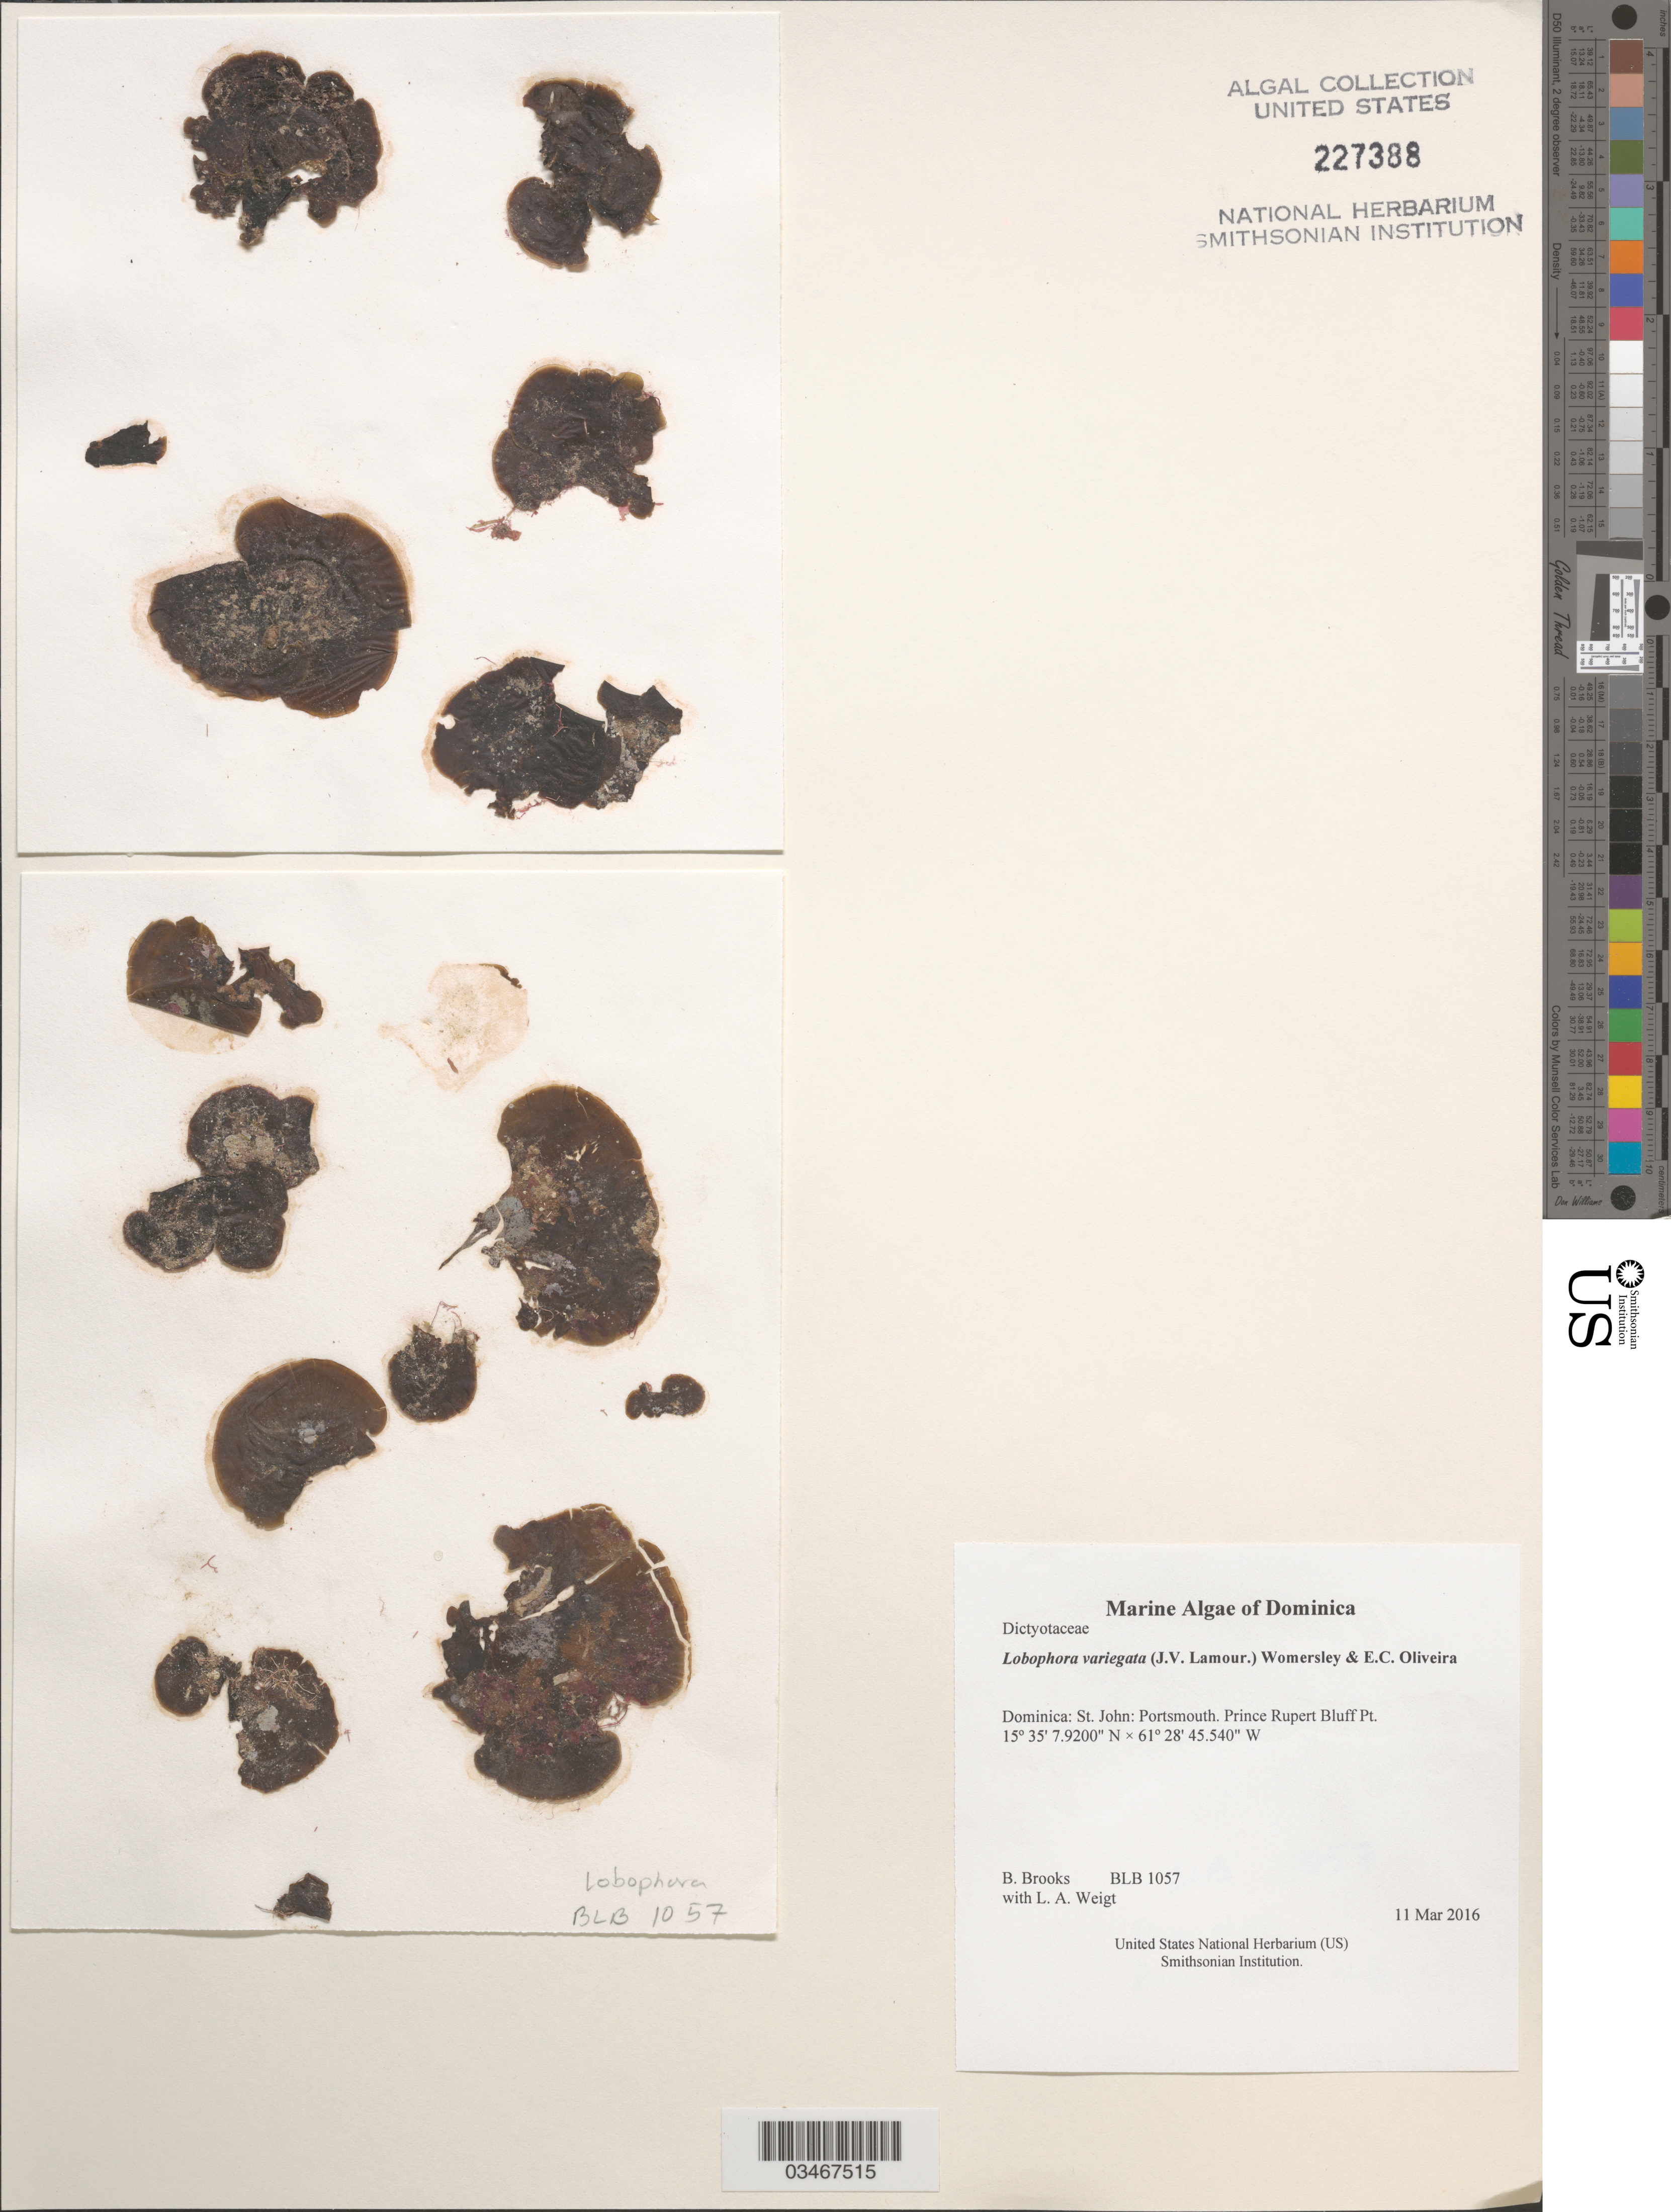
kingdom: Chromista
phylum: Ochrophyta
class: Phaeophyceae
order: Dictyotales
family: Dictyotaceae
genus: Lobophora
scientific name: Lobophora variegata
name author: (J.V.Lamouroux) Womersley & E.C. Oliveira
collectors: B. Brooks & L. A. Weigt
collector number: BLB 1057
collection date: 2016-03-11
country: Dominica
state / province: St. John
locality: Portsmouth. Prince Rubert Bluff Pt.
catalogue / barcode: US 227388